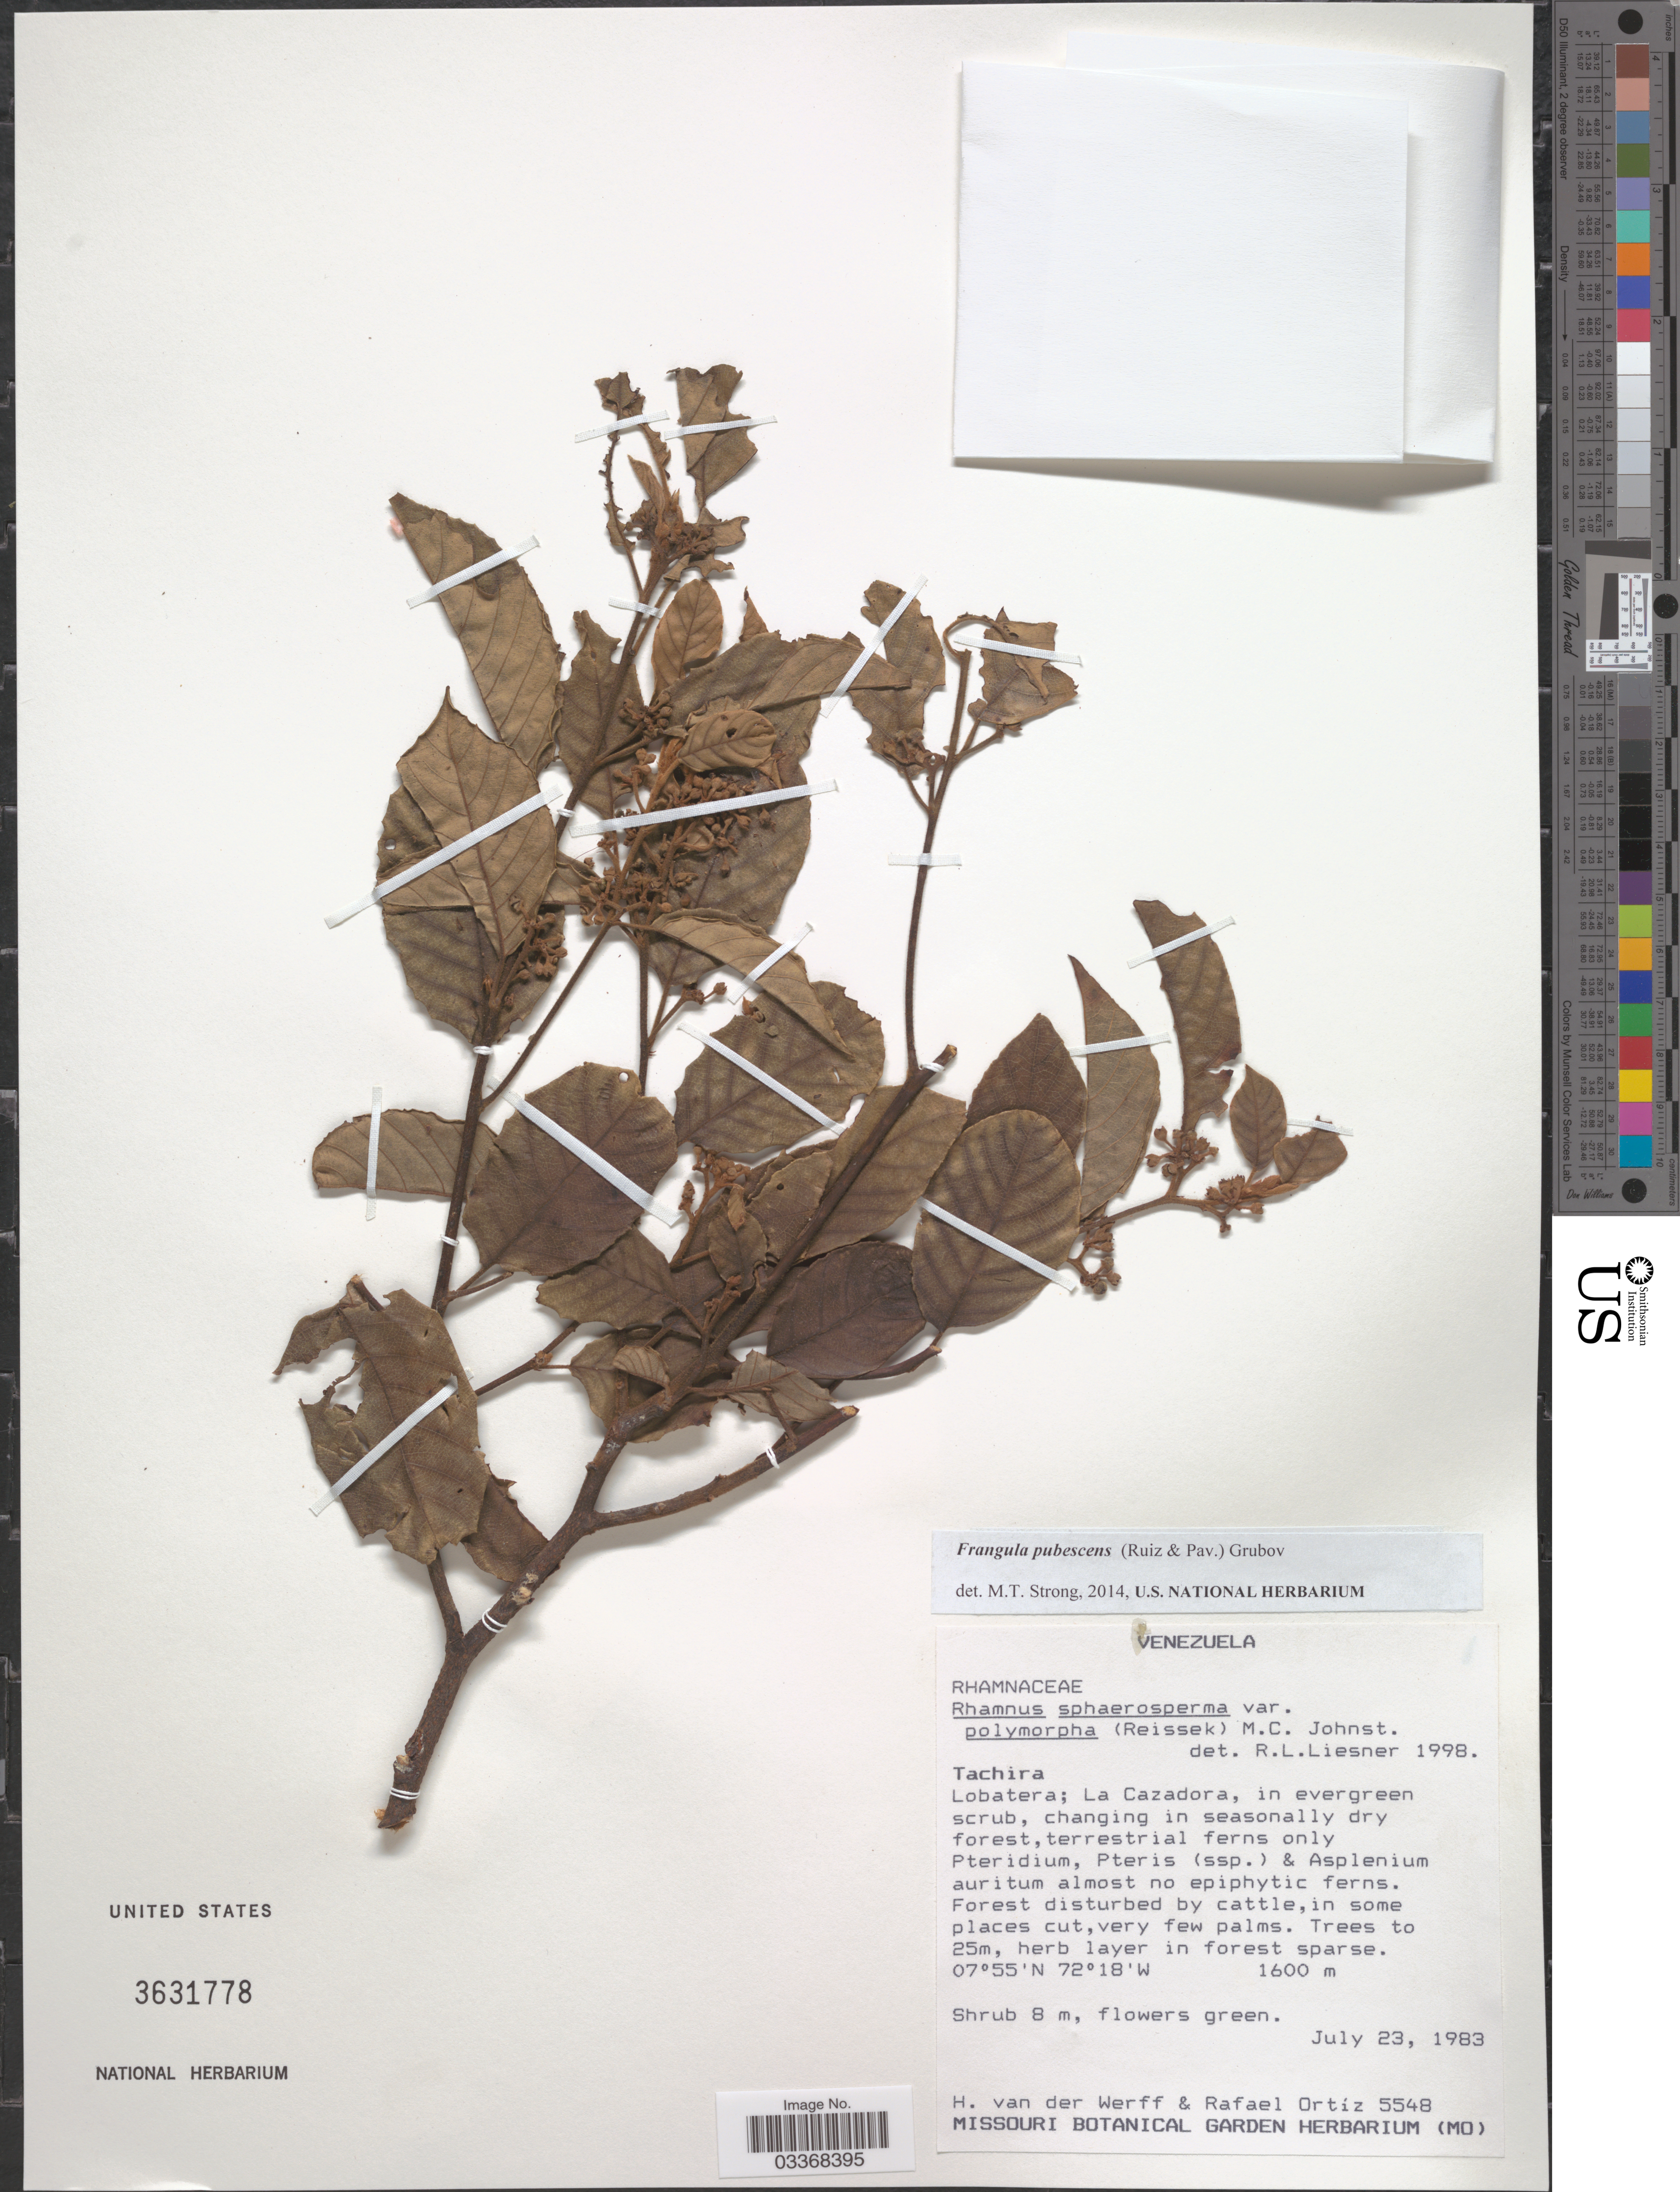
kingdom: Plantae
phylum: Tracheophyta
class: Magnoliopsida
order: Rosales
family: Rhamnaceae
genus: Frangula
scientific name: Frangula pubescens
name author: (Ruiz & Pav.) Grubov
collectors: H. van der Werff & R. Ortiz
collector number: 5548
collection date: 1983-07-23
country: Venezuela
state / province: Tachira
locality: Lobatera; La Cazadora, in evergreen scrub.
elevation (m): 1600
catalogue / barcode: US 3631778